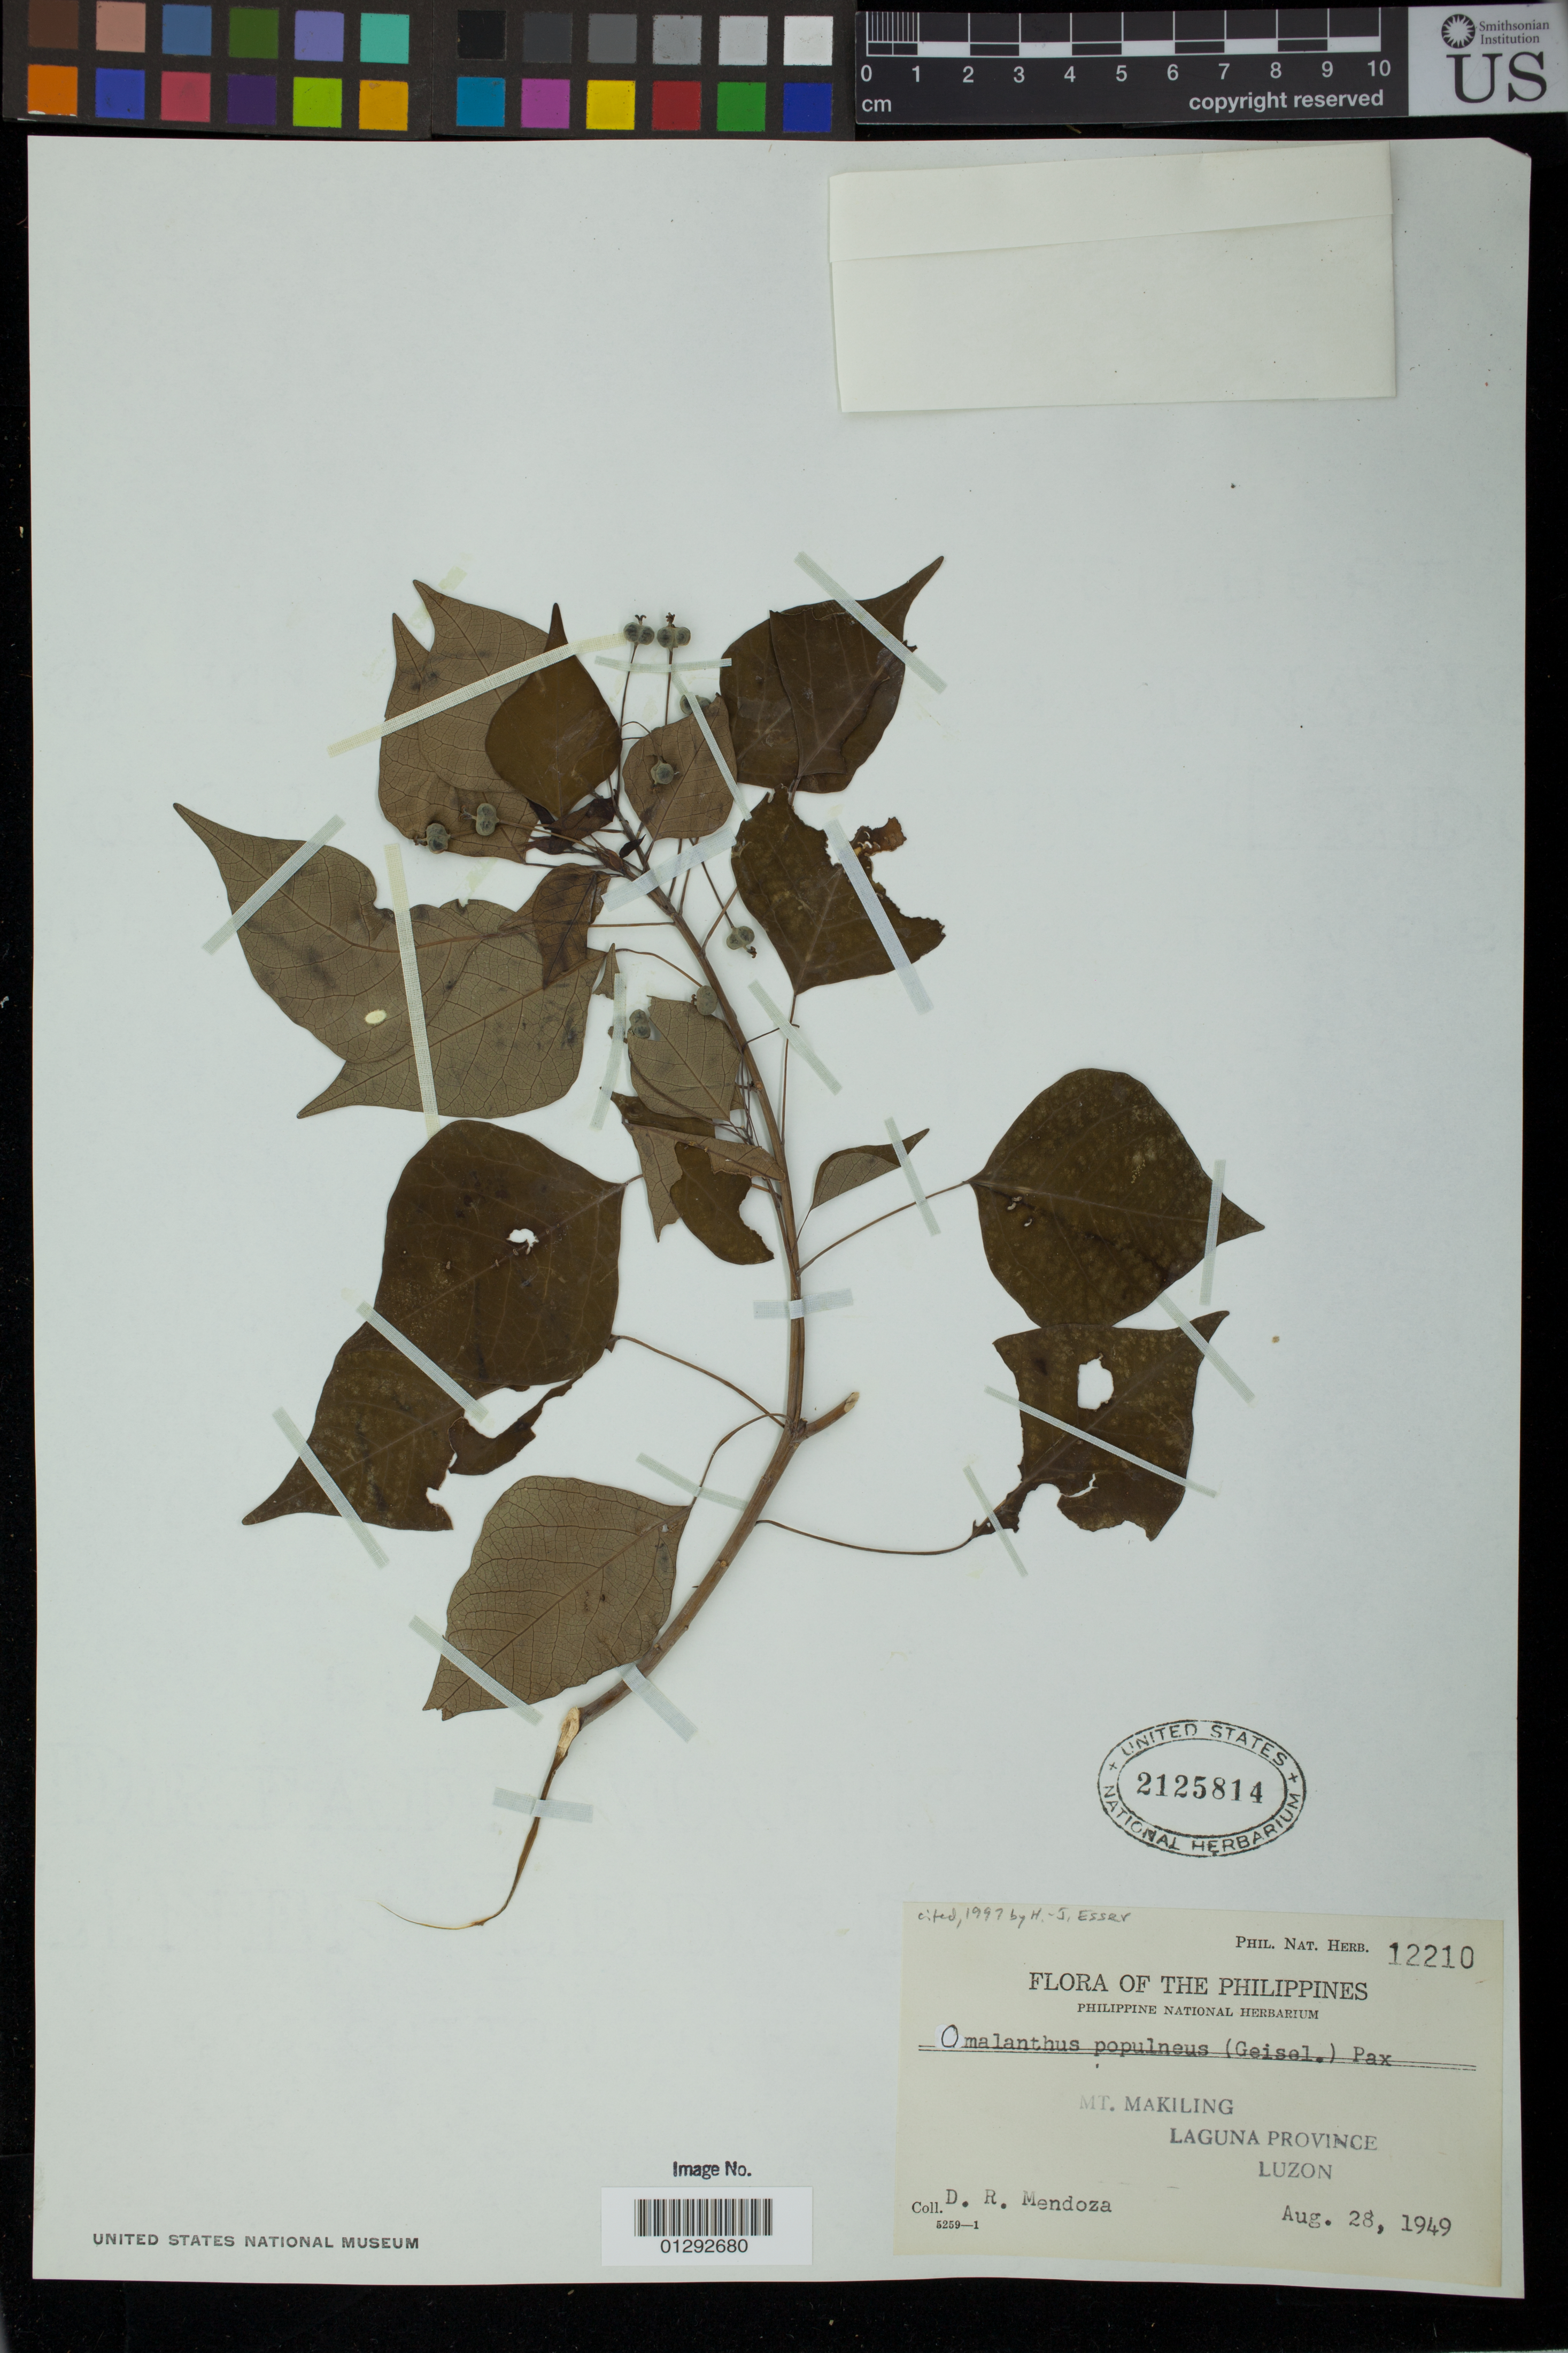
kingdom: Plantae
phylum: Tracheophyta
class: Magnoliopsida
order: Malpighiales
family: Euphorbiaceae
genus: Homalanthus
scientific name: Homalanthus populneus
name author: (Geiseler) Kuntze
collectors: D. Mendoza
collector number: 12210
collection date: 1949-08-28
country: Philippines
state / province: Calabarzon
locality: Mt. Mailing, Laguna Province, Luzon.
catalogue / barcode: US 2125814